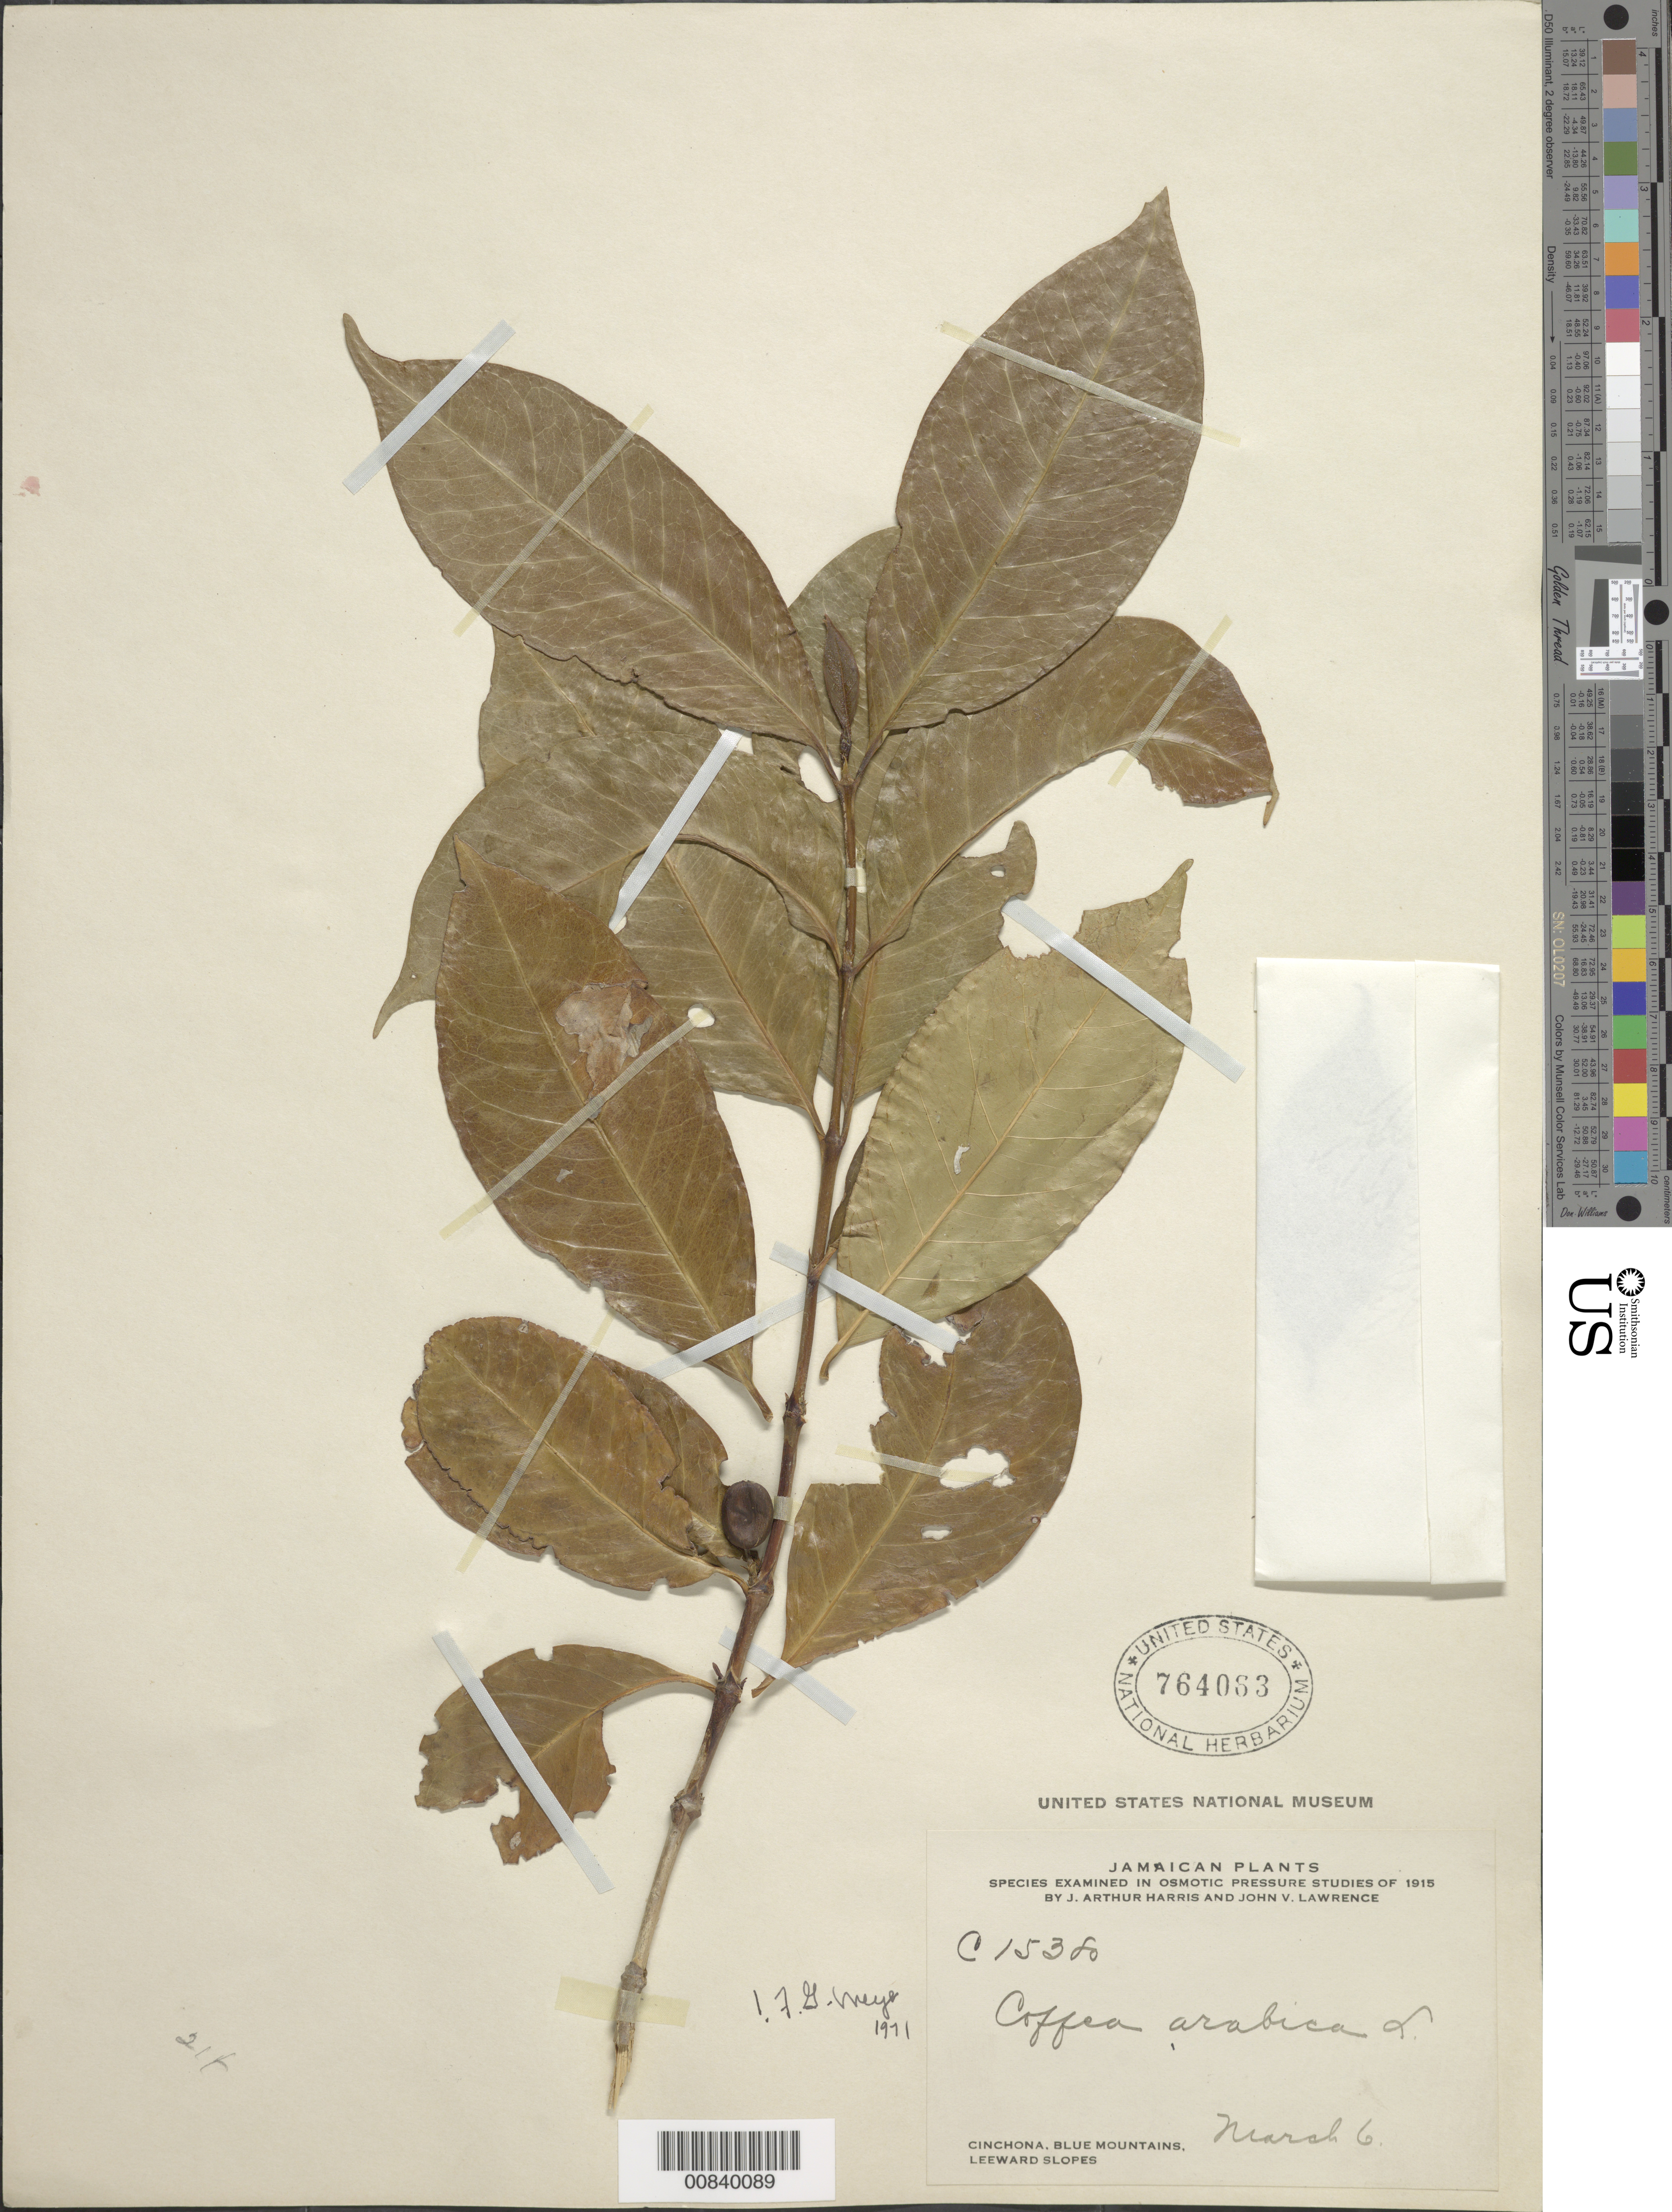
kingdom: Plantae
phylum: Tracheophyta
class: Magnoliopsida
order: Gentianales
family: Rubiaceae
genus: Coffea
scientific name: Coffea arabica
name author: L.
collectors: J. A. Harris & J. Lawrence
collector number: C 15380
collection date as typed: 06 Mar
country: Jamaica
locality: Cinchona, Blue Mountains, leeward slopes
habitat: Montane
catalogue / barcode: US 764083